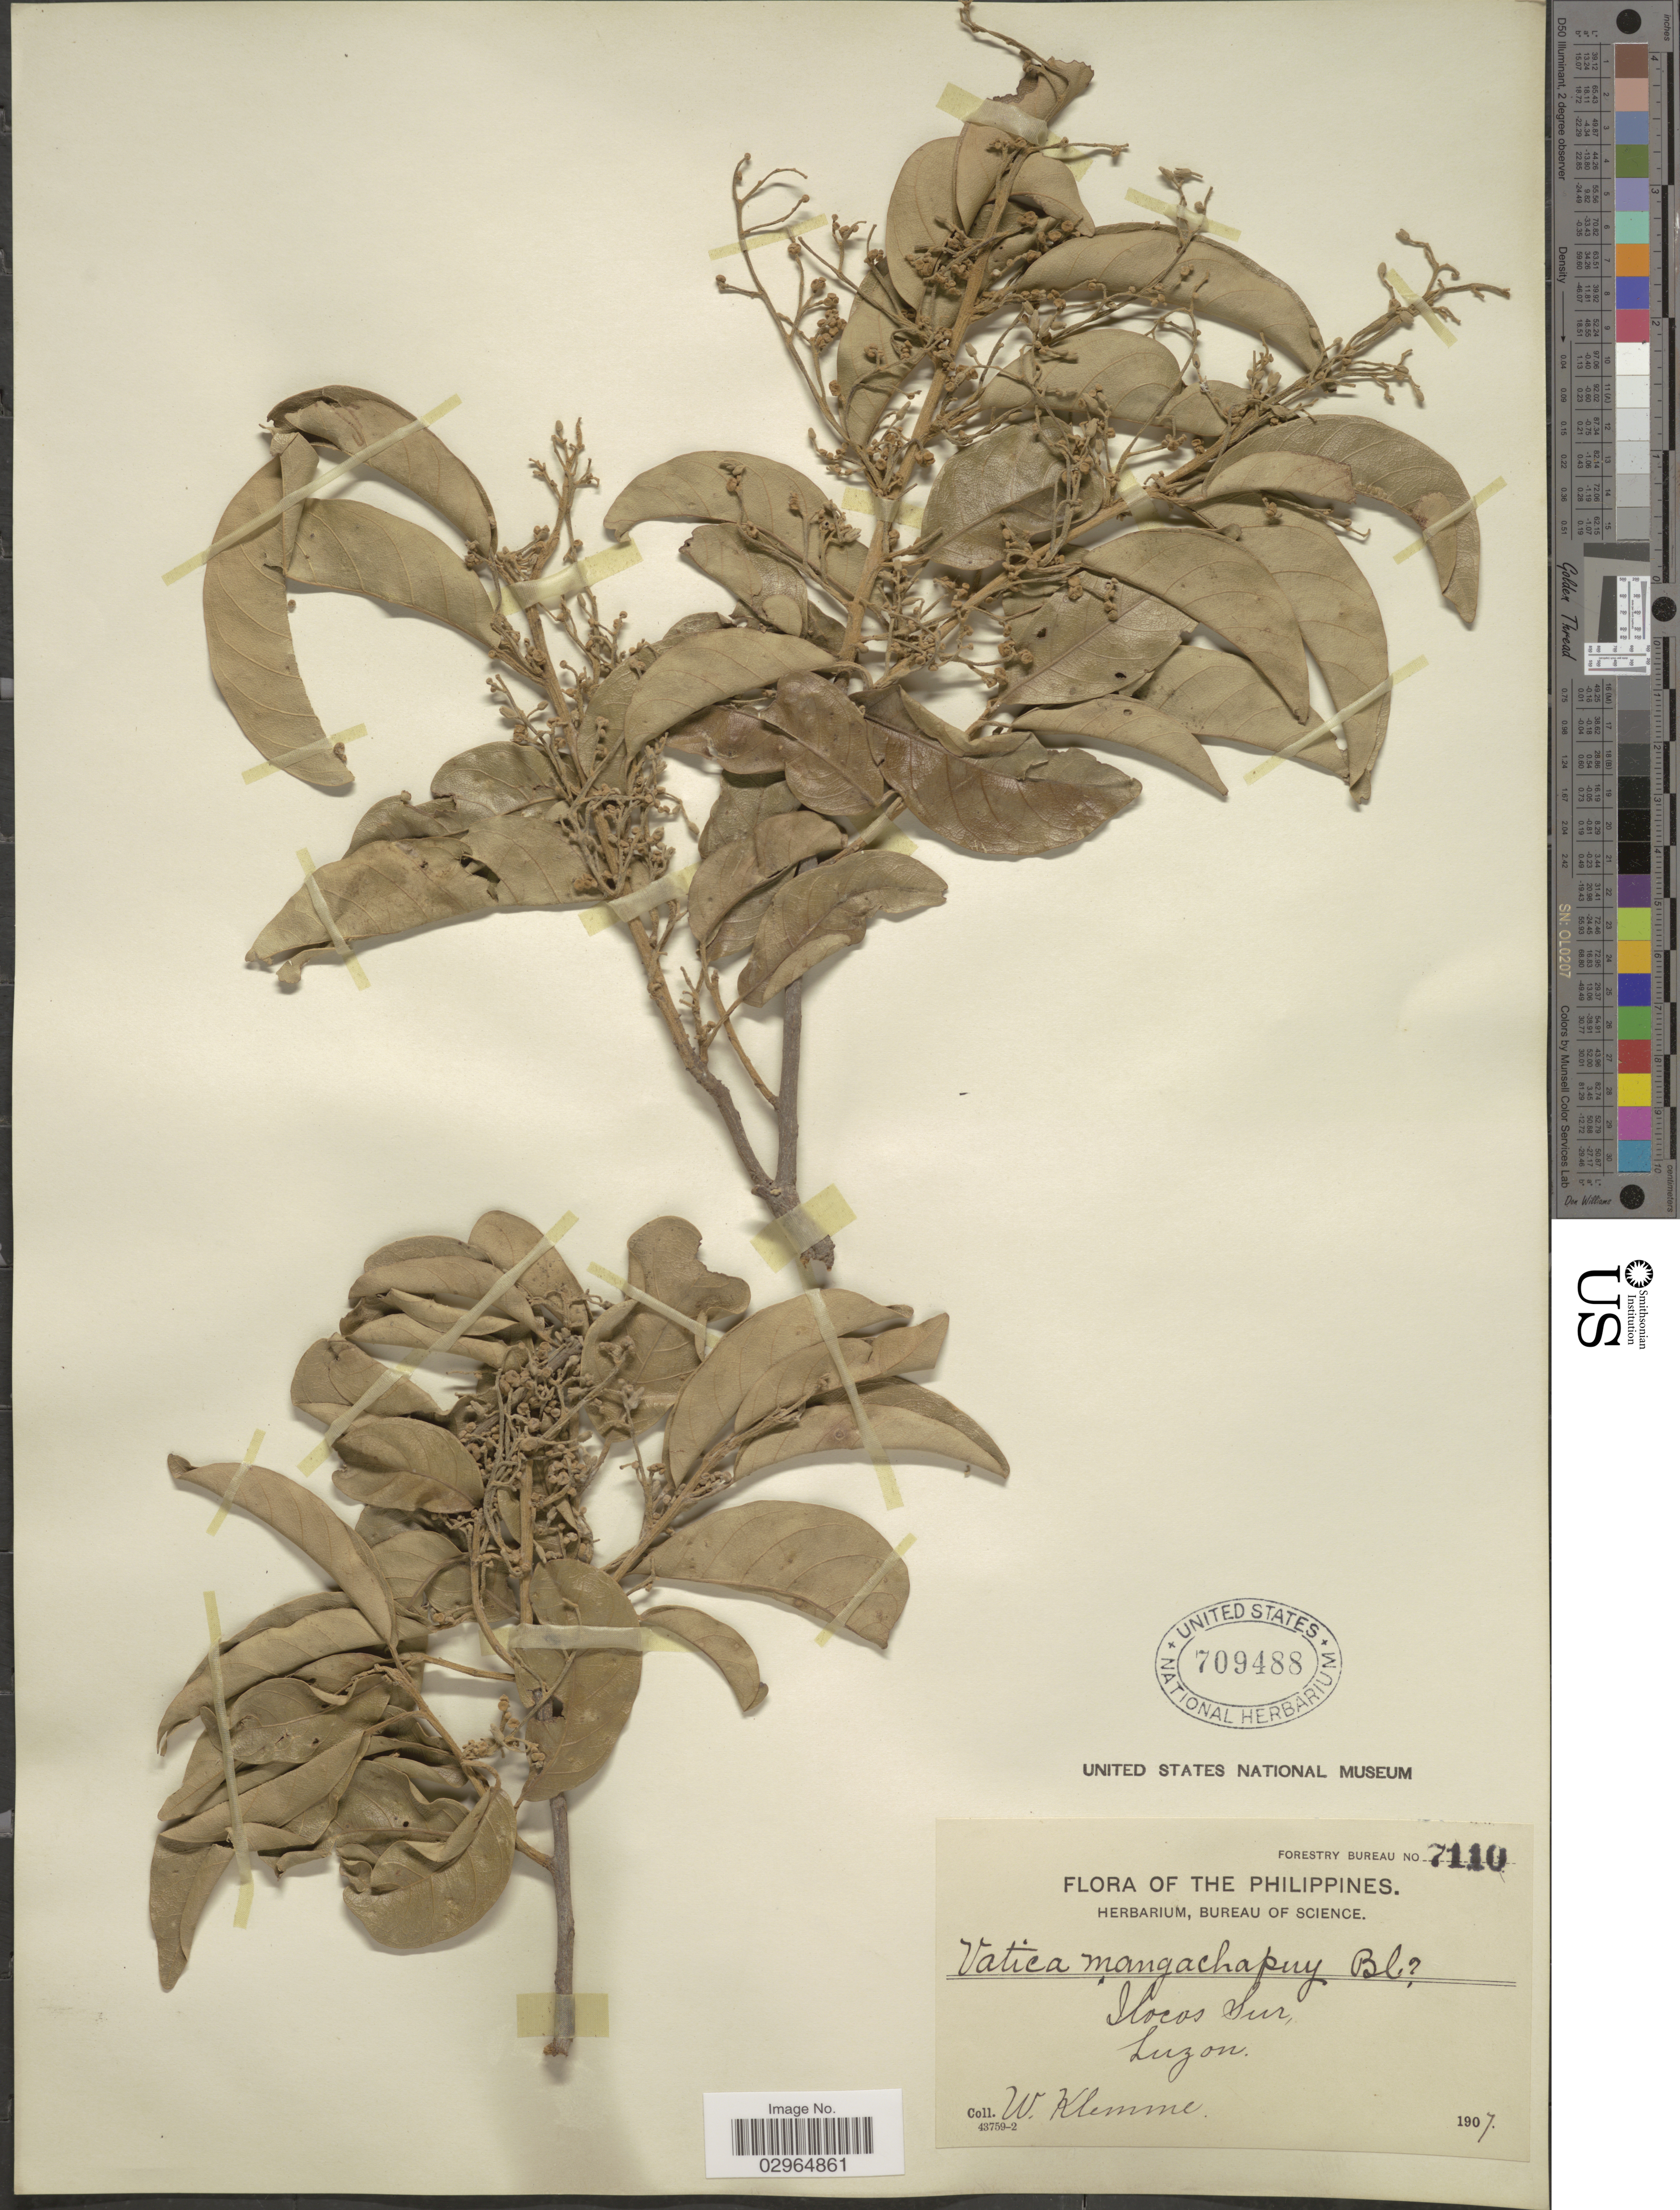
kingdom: Plantae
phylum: Tracheophyta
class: Magnoliopsida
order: Malvales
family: Dipterocarpaceae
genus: Vatica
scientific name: Vatica mangachapoi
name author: Blanco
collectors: W. Klemme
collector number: Forestry Bureau 7110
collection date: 1907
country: Philippines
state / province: Ilocos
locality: Ilocos Sur, Luzon.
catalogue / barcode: US 709488